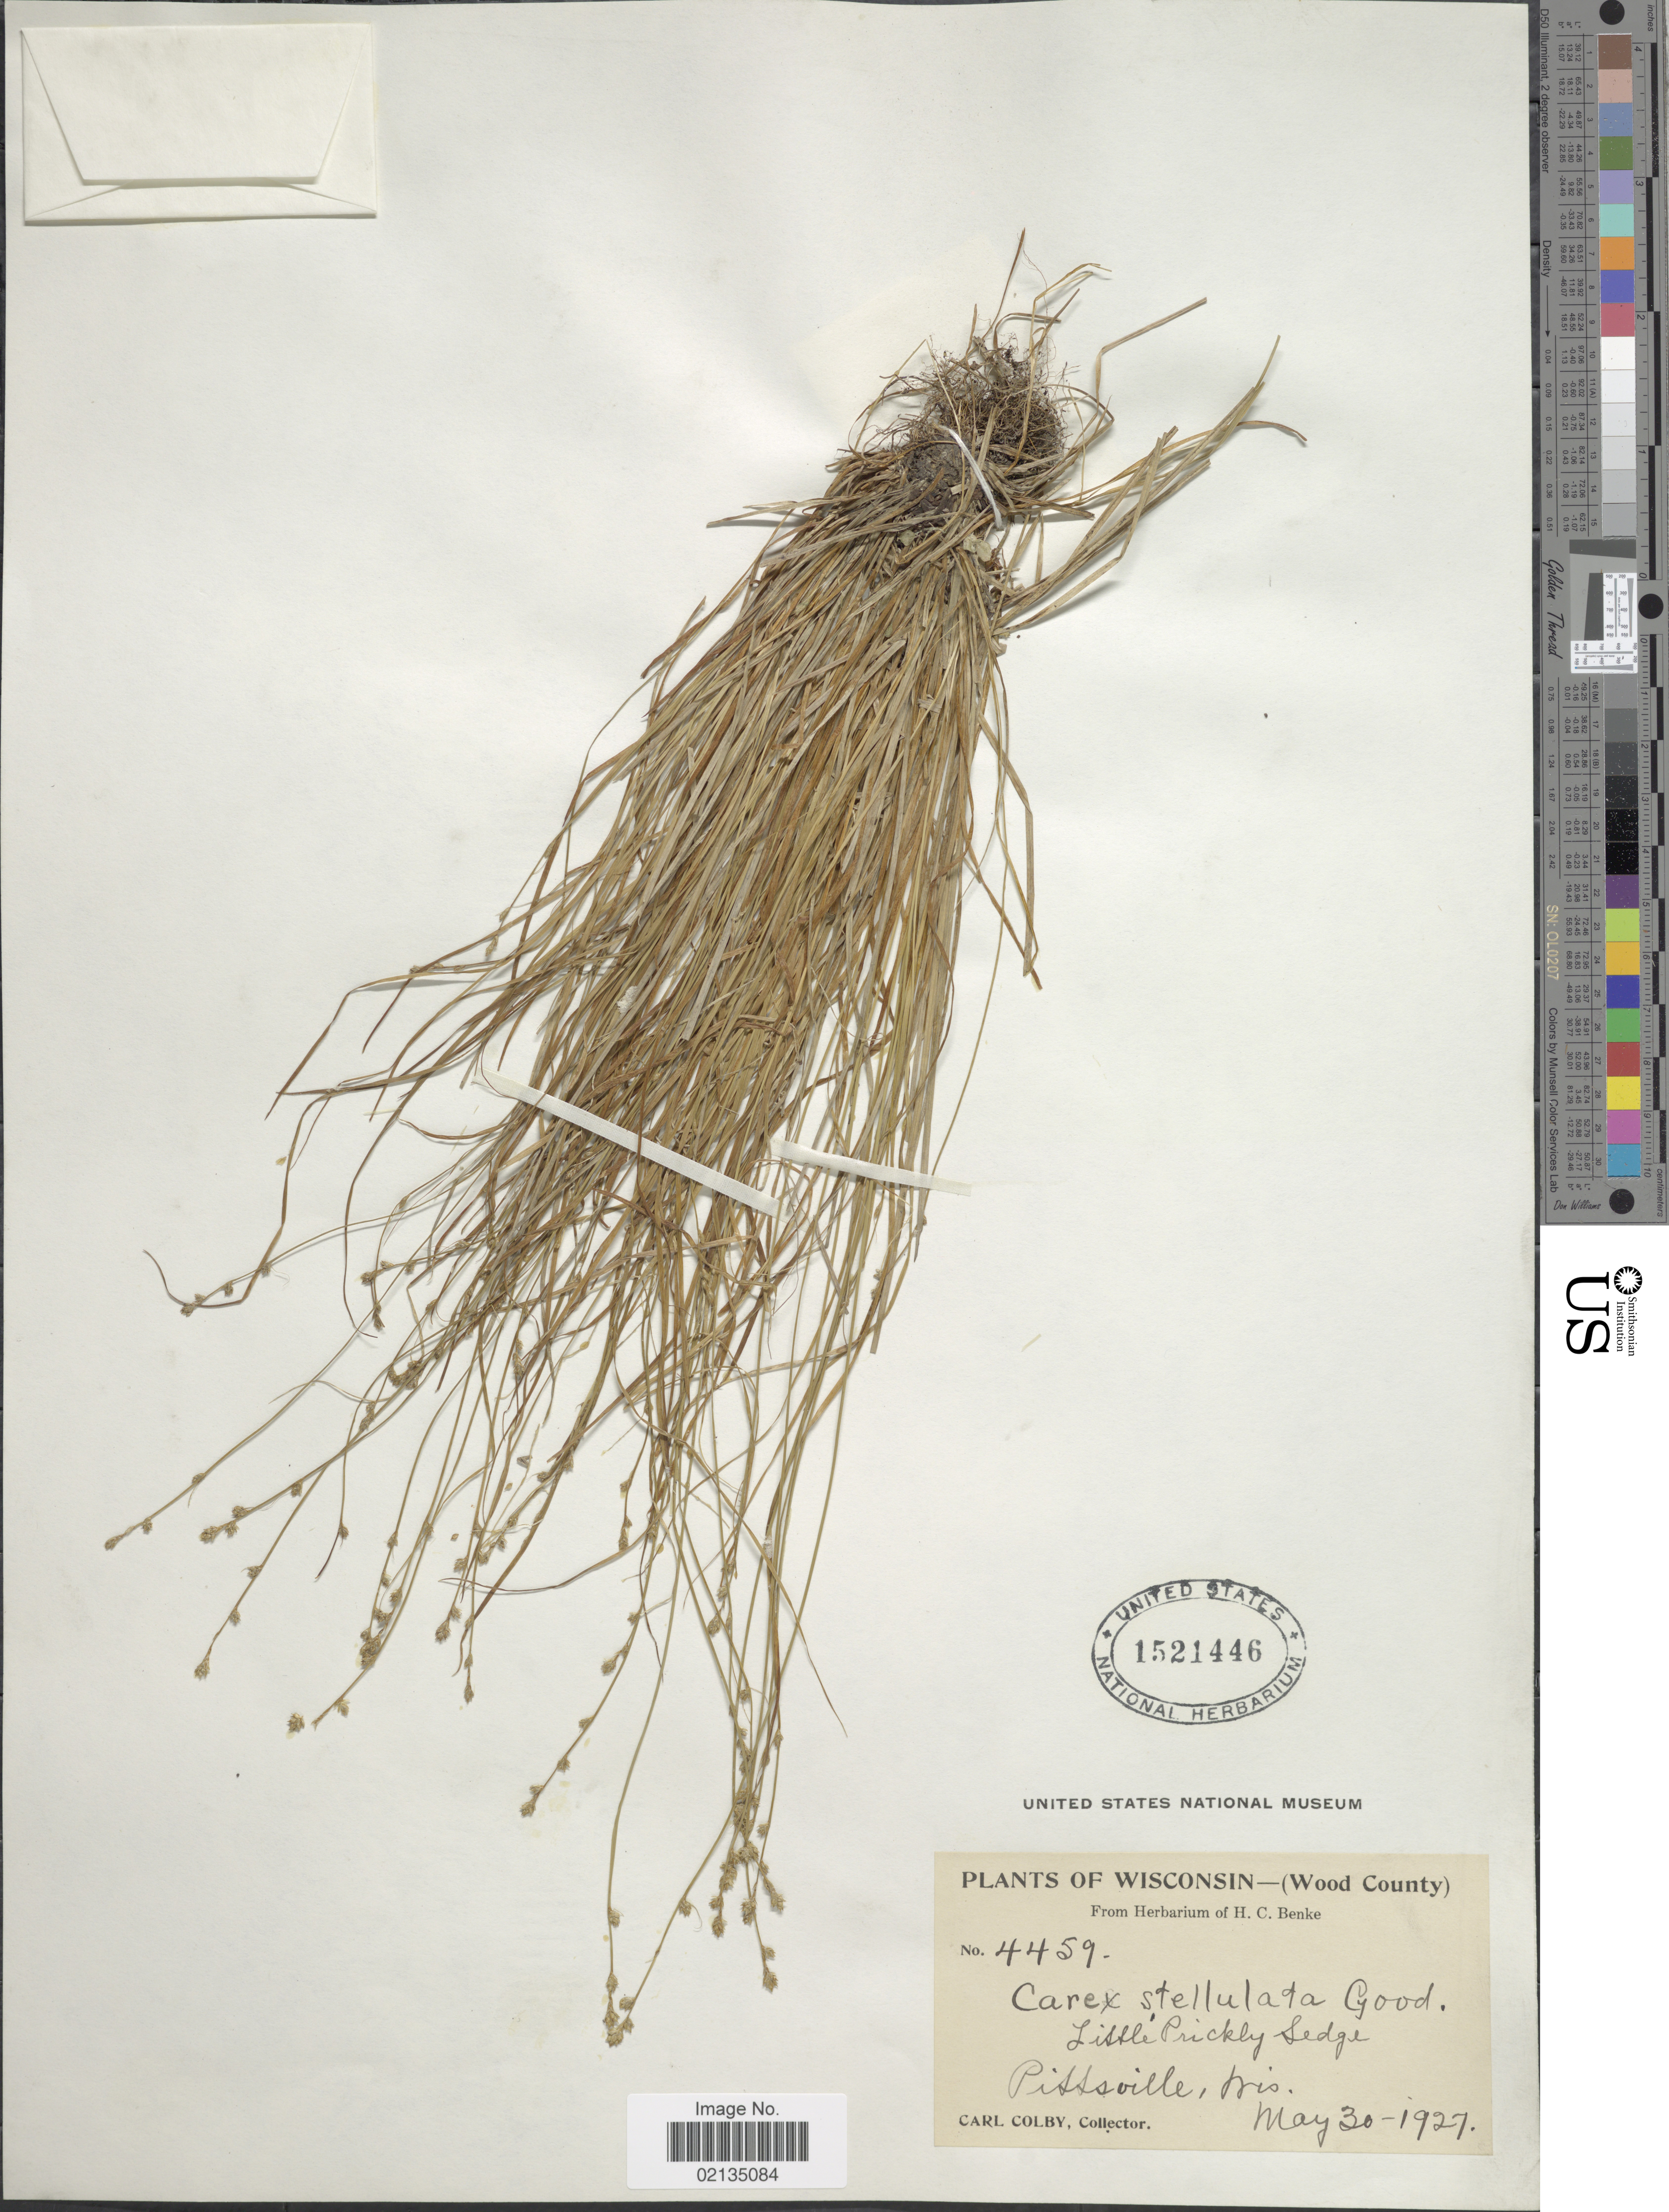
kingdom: Plantae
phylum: Tracheophyta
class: Liliopsida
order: Poales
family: Cyperaceae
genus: Carex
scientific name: Carex echinata subsp. echinata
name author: Murray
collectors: C. Colby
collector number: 4459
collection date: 1927-05-30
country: United States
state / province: Wisconsin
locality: Wisconsin - (Wood County), Pittsville, Wis.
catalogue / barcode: US 1521446